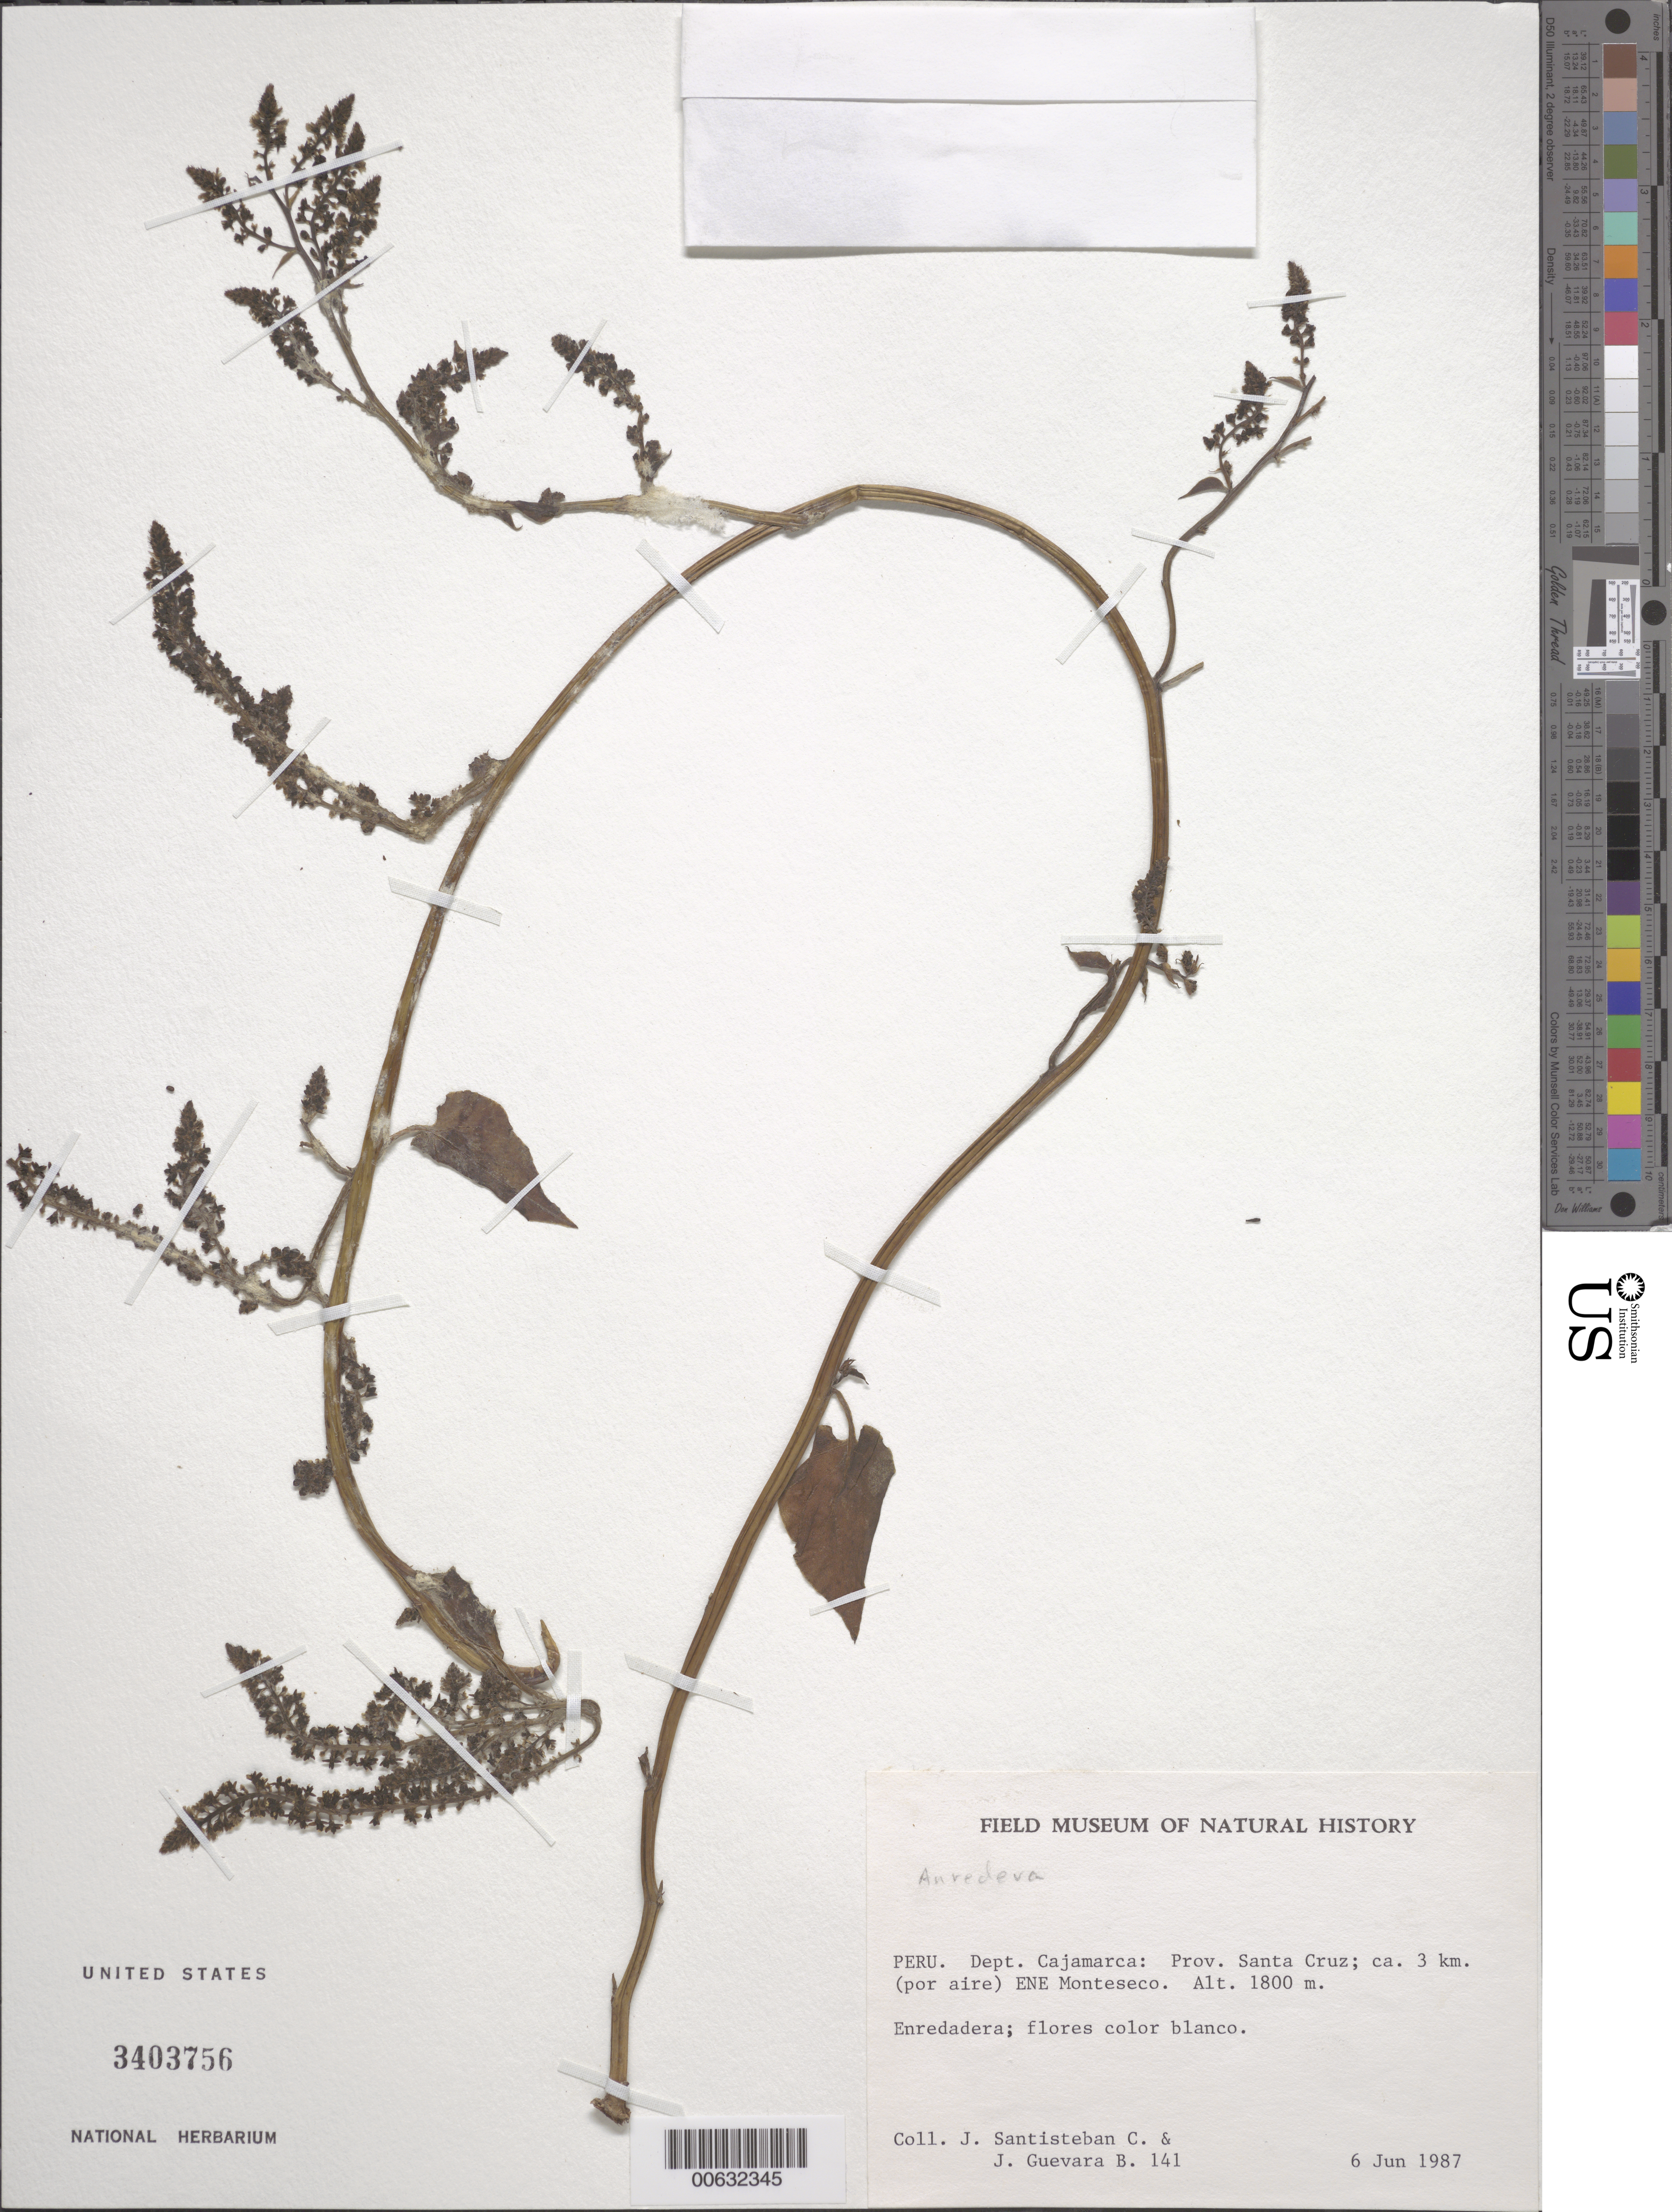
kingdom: Plantae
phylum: Tracheophyta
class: Magnoliopsida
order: Caryophyllales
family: Basellaceae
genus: Anredera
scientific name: Anredera sp.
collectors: J. Santisteban C. & J. Guevara B.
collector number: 141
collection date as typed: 06 Jun 1987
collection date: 1987-06-06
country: Peru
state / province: Cajamarca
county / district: Santa Cruz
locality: ENE of Monte Seco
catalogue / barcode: US 3403756